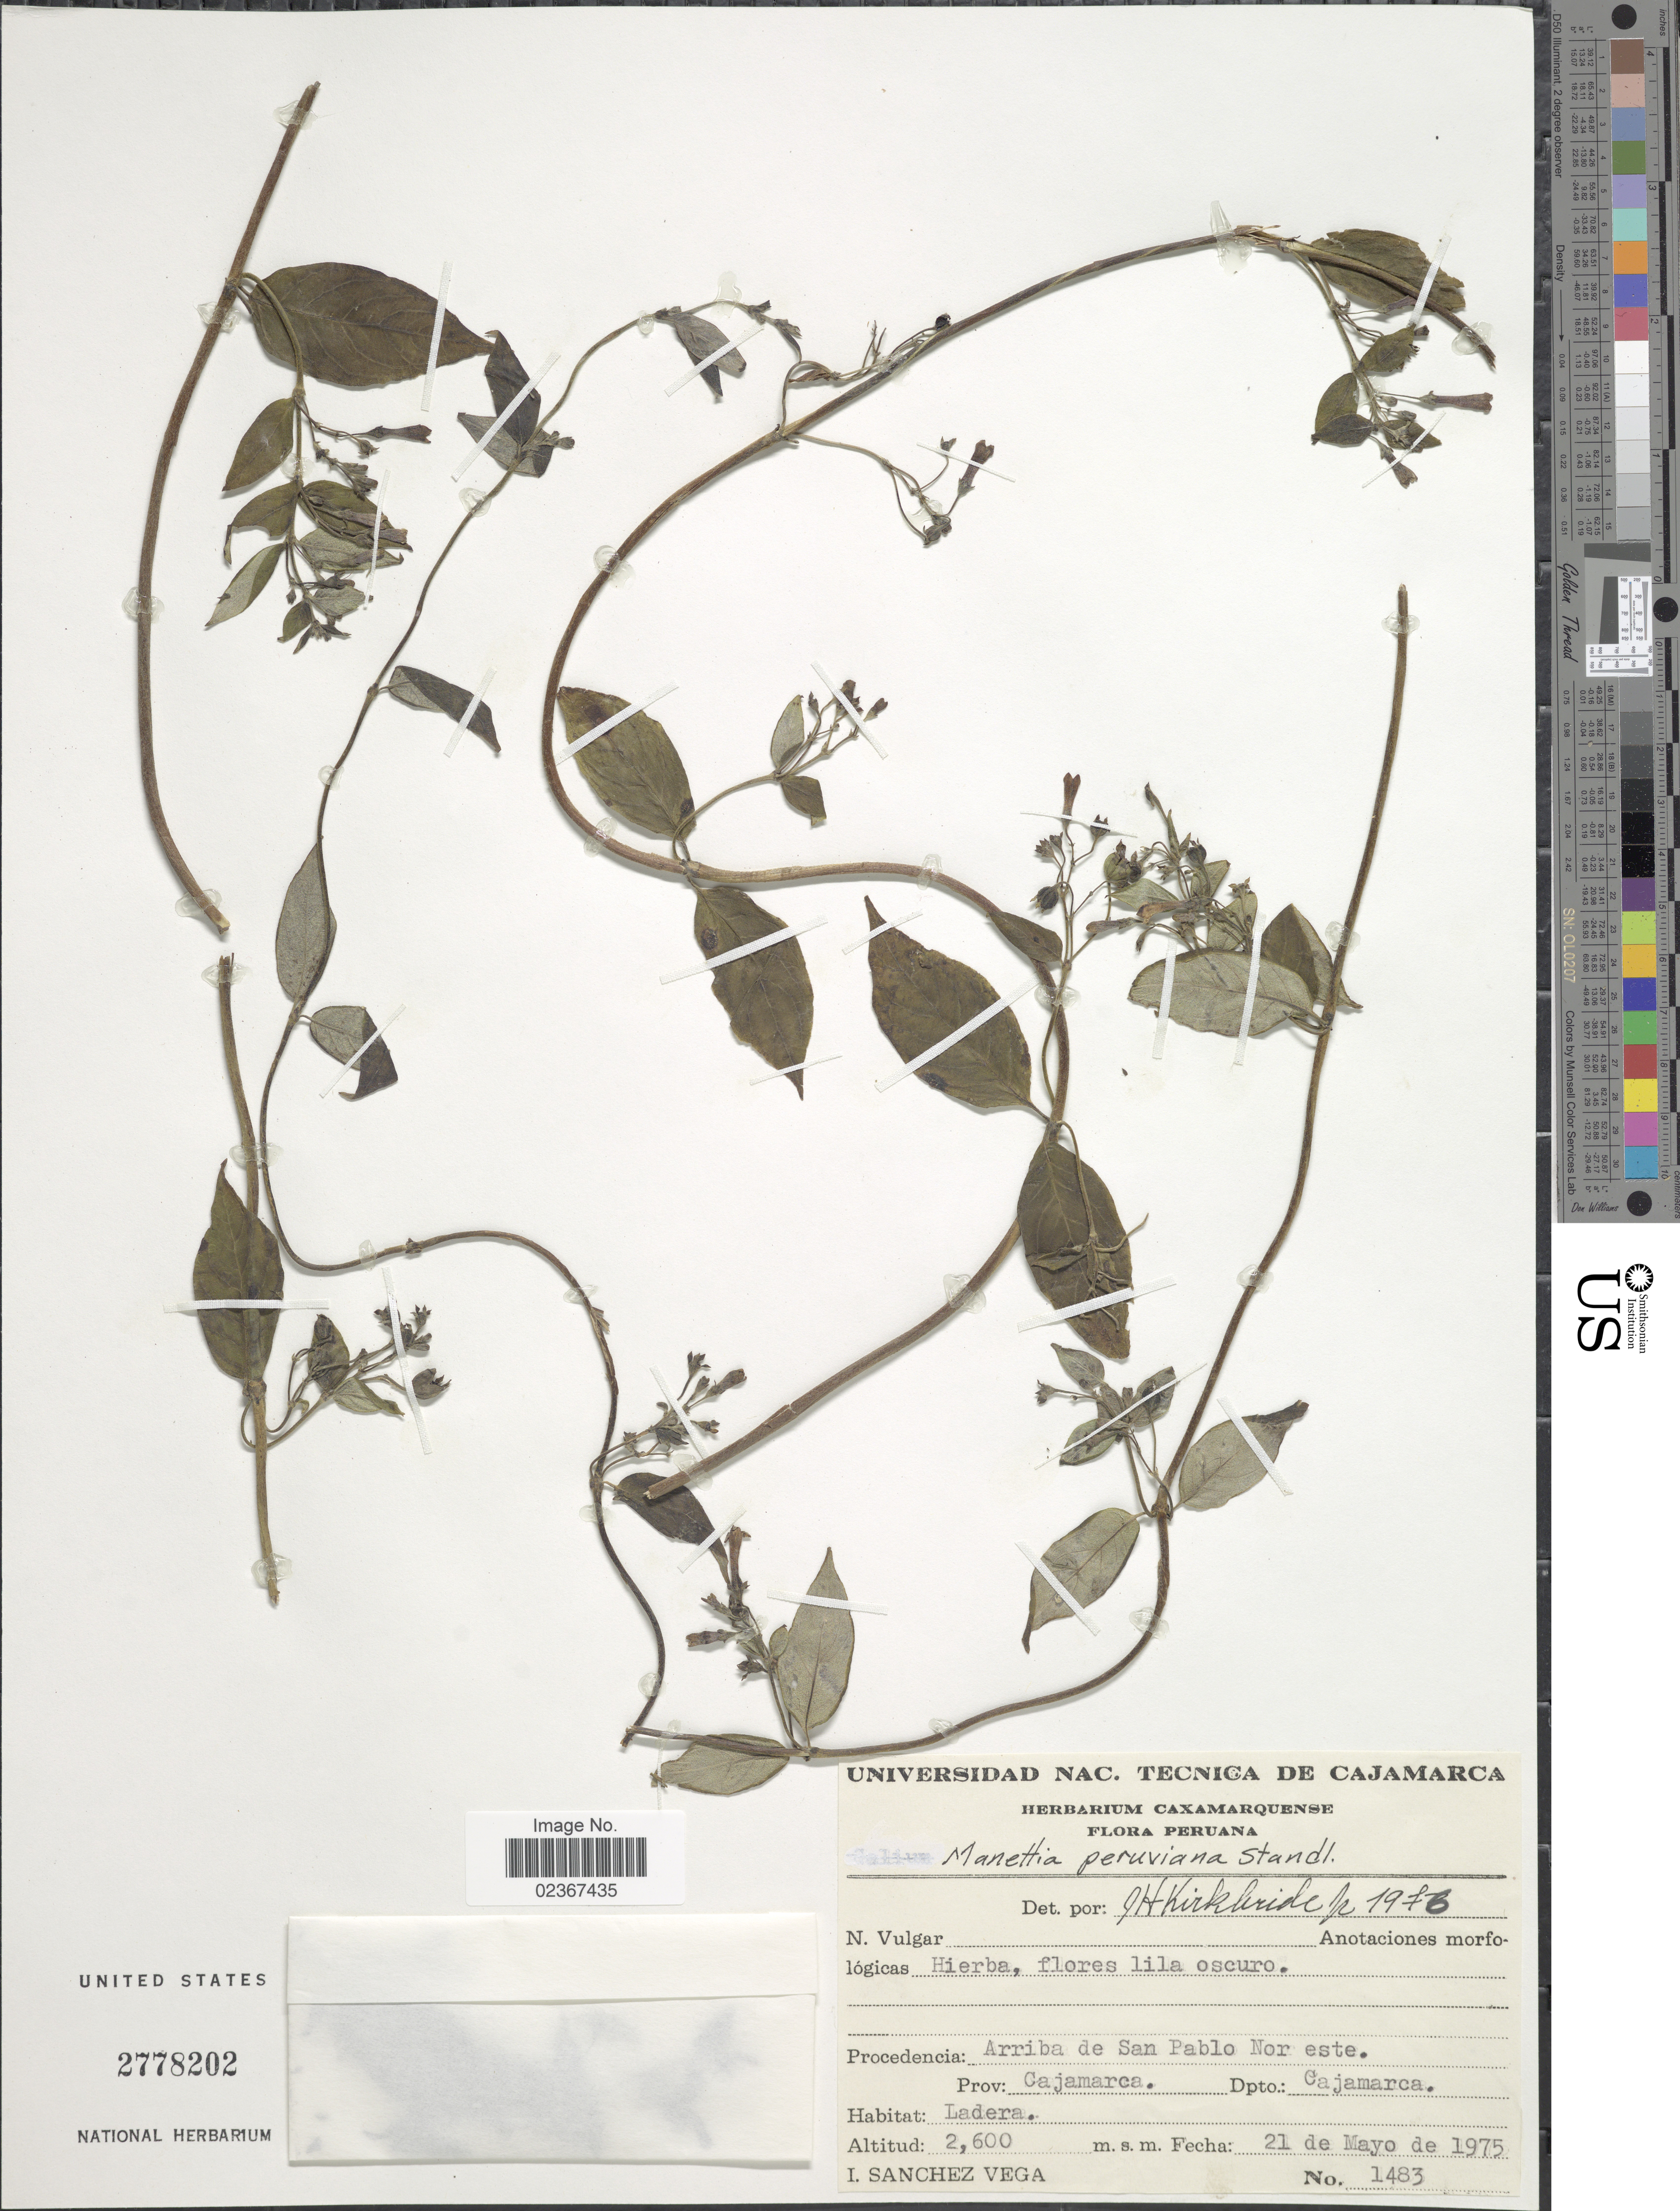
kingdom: Plantae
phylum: Tracheophyta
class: Magnoliopsida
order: Gentianales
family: Rubiaceae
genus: Manettia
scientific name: Manettia peruviana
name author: Standl.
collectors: I. Sánchez Vega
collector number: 1483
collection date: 1975-05-21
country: Peru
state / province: Cajamarca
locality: Arriba de San Pablo Nor este. Prov. Cajamarca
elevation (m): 2600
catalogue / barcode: US 2778202